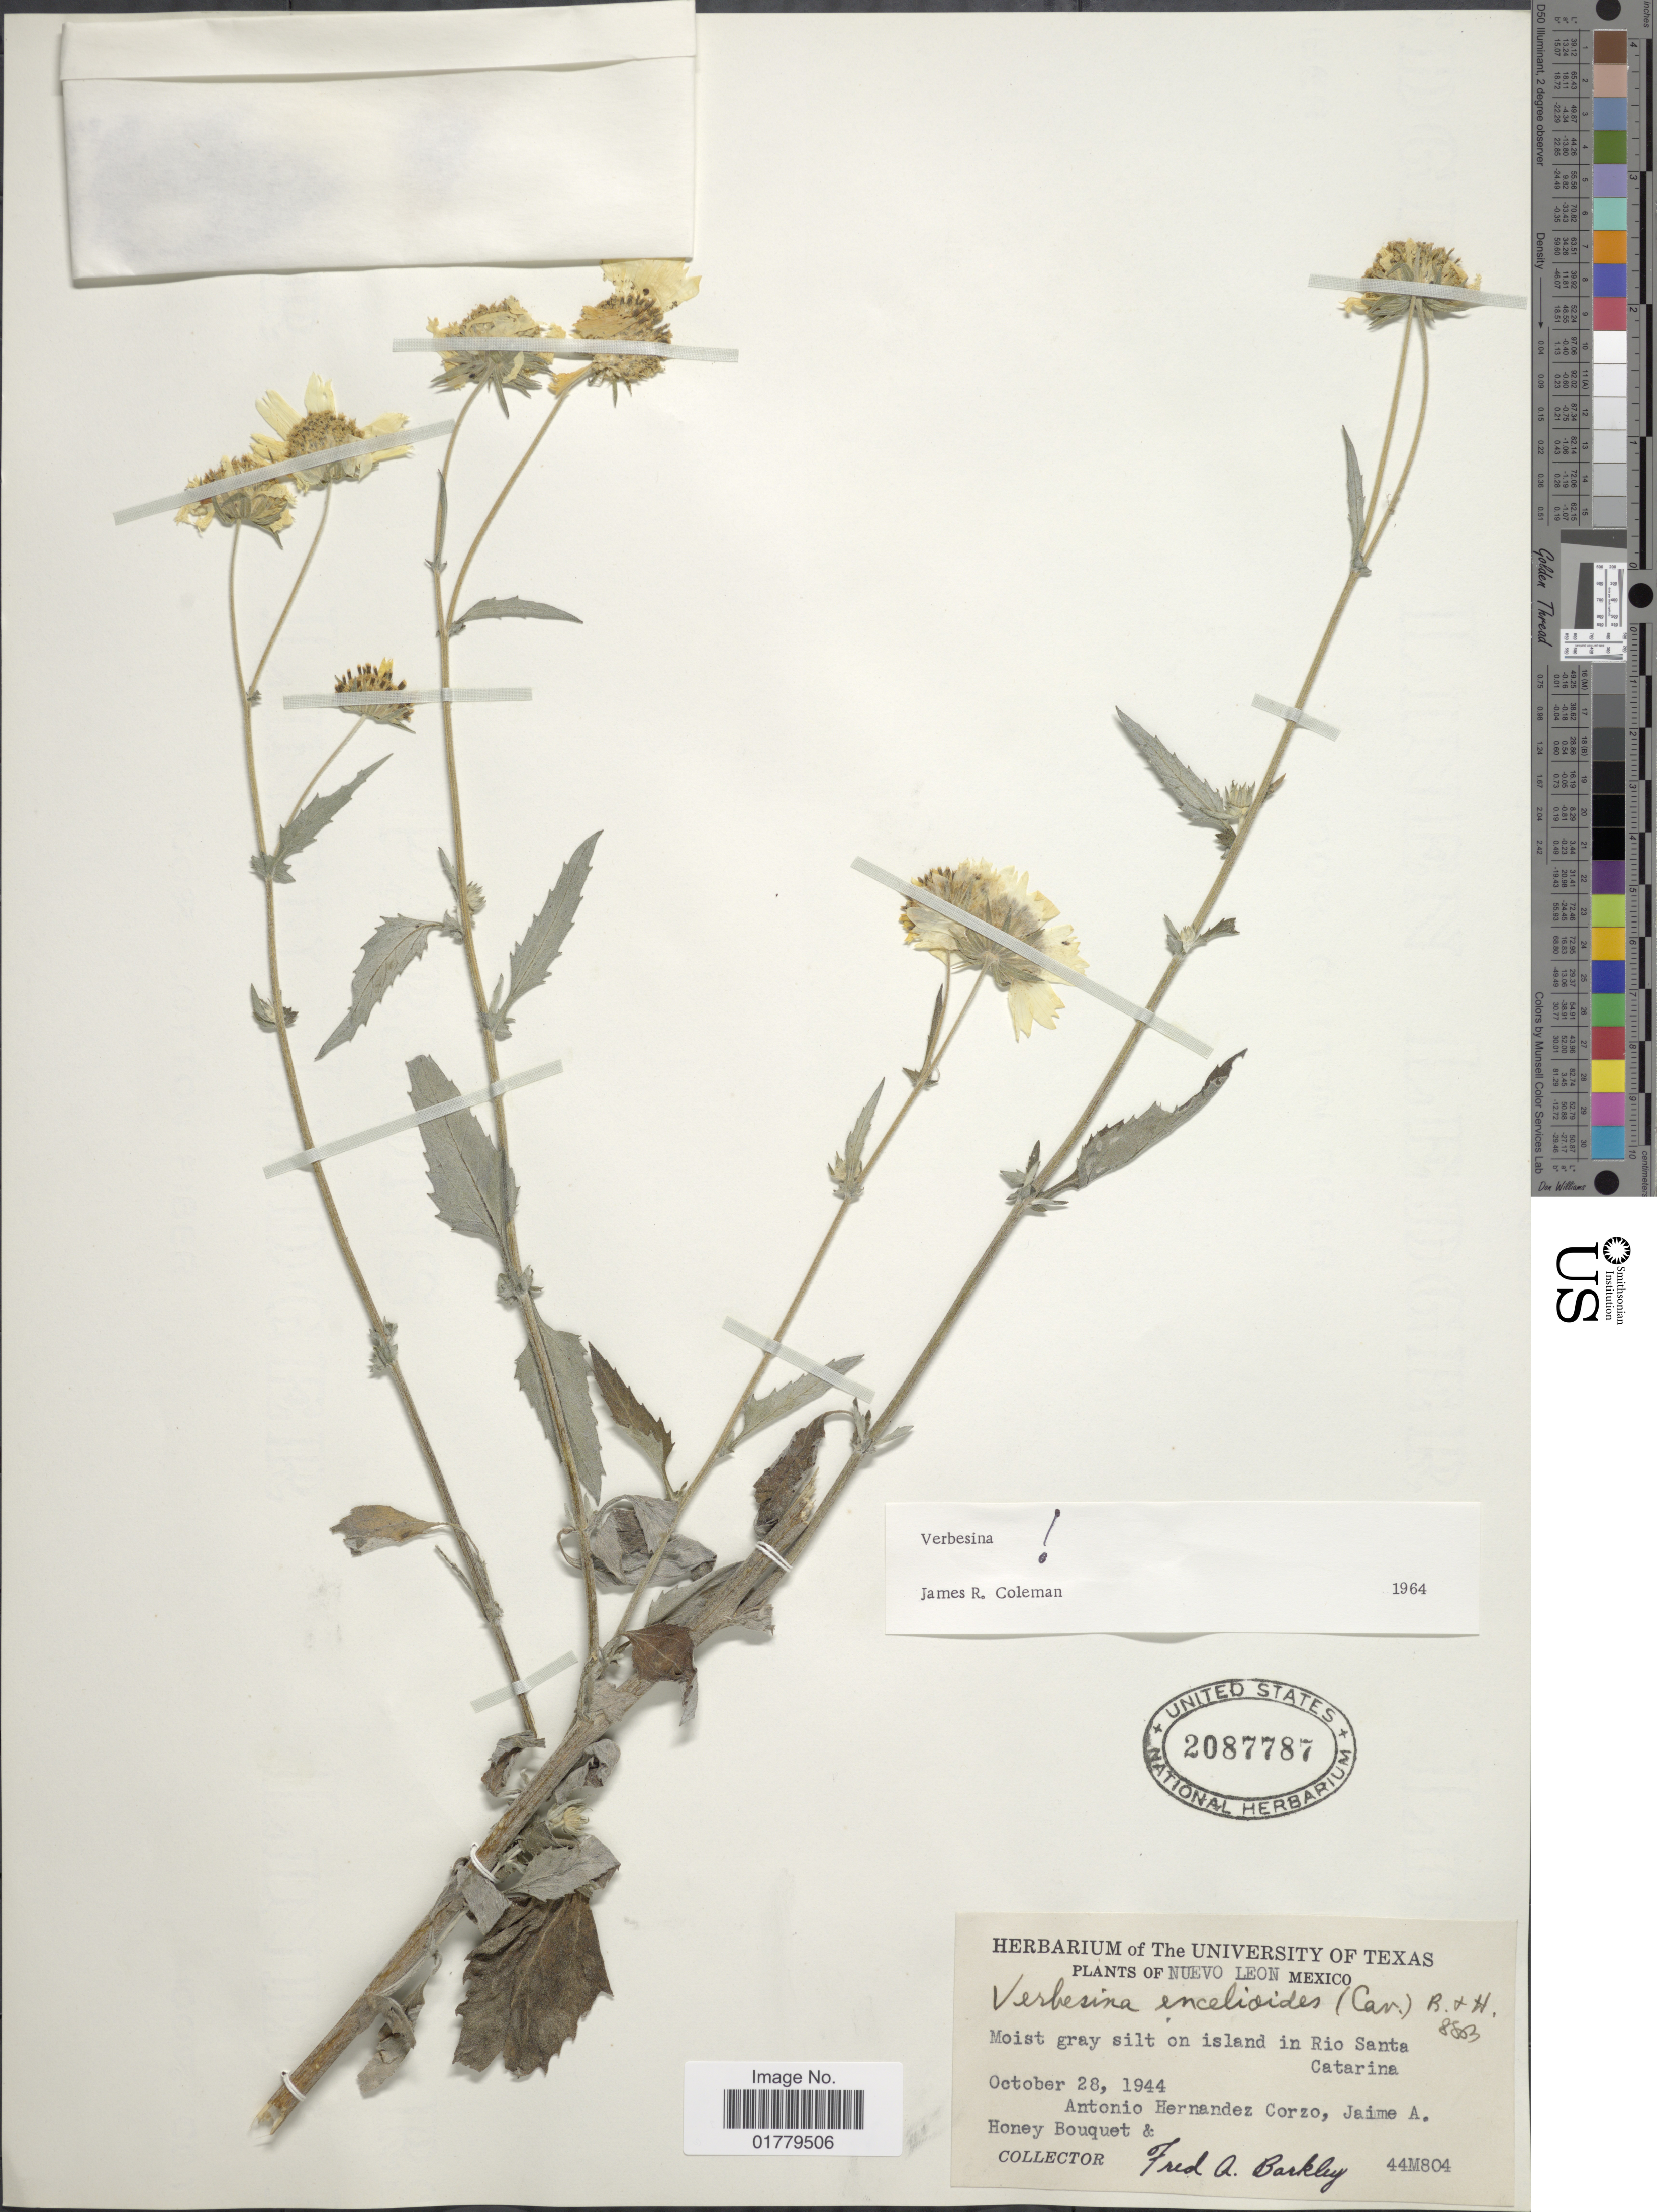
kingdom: Plantae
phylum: Tracheophyta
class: Magnoliopsida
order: Asterales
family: Asteraceae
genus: Verbesina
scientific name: Verbesina encelioides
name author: (Cav.) Benth. & Hook. ex A. Gray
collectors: A. Hernandez-Corzo, Honey Bouquet, J. A. & F. A. Barkley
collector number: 44M804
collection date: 1944-10-28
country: Mexico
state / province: Nuevo León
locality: Nuevo Leon, Mexico. Moist gray silt on island in Rio Santa Catarina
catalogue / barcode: US 2087787